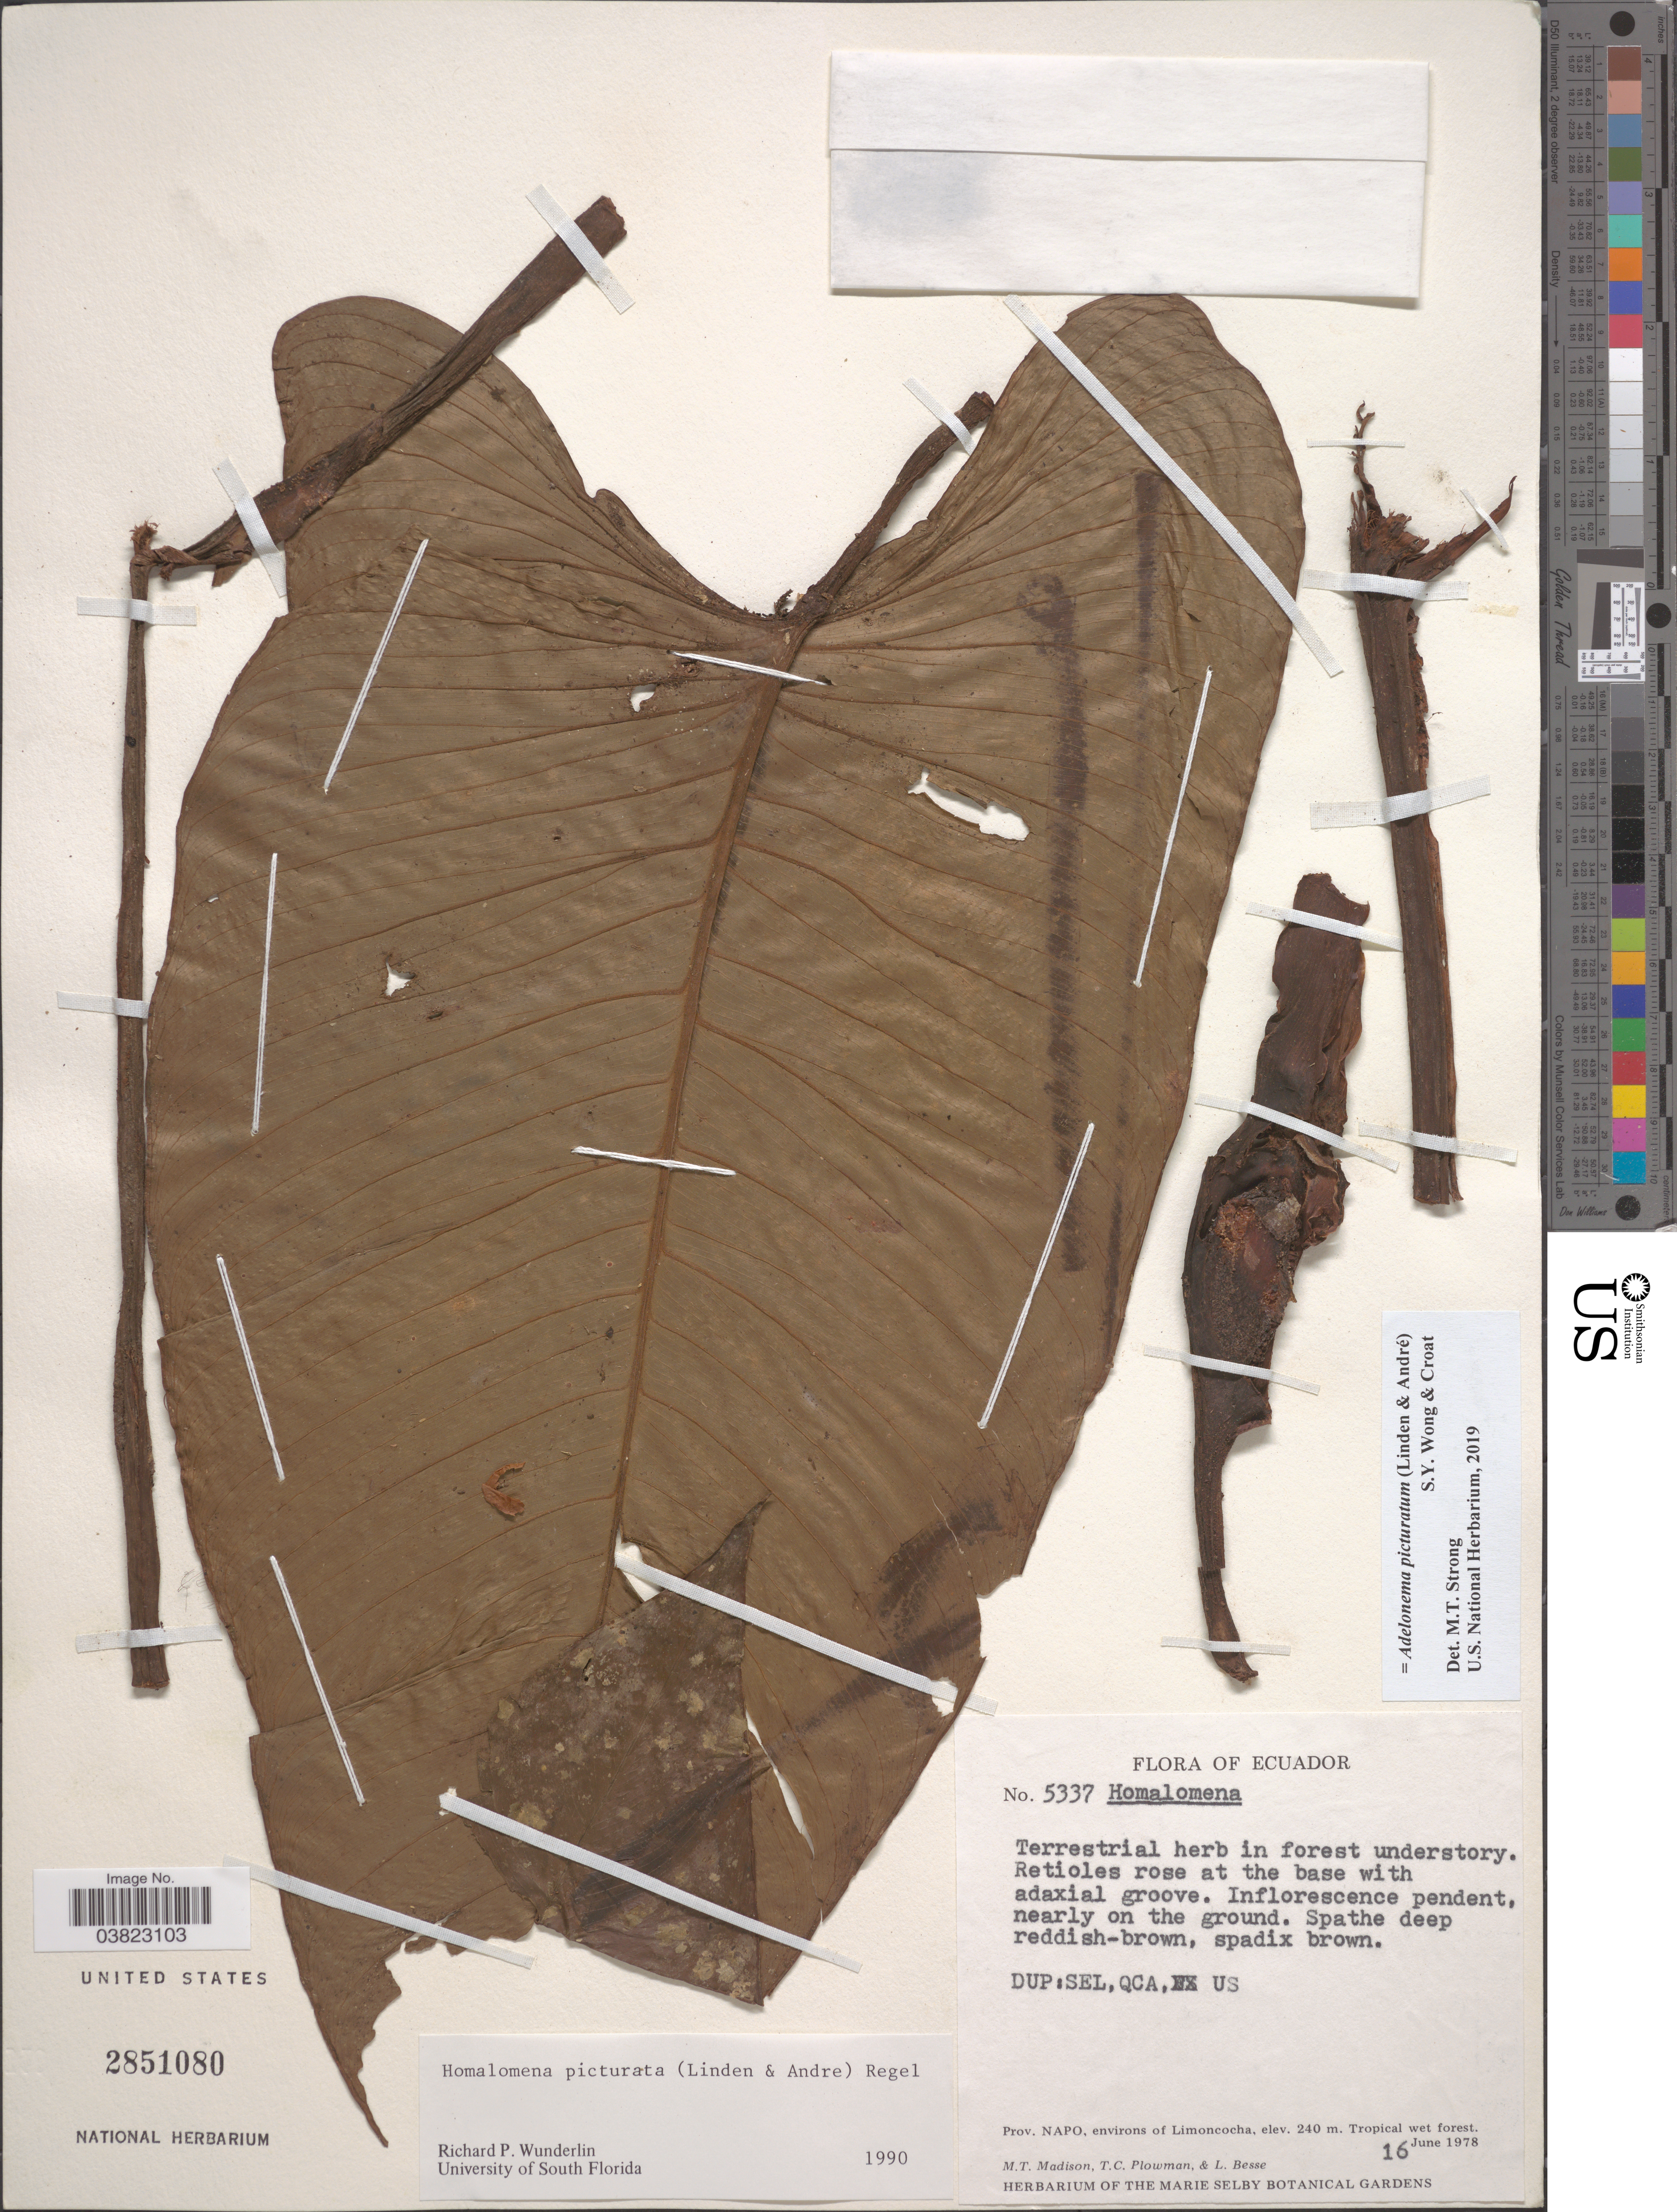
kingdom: Plantae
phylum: Tracheophyta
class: Liliopsida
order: Alismatales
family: Araceae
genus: Adelonema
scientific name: Adelonema picturatum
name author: (Linden & André) S.Y. Wong & Croat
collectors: M. T. Madison, T. Plowman & L. Besse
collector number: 5337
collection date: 1978-06-16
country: Ecuador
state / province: Napo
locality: Environs of Limoncocha.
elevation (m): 240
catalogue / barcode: US 2851080